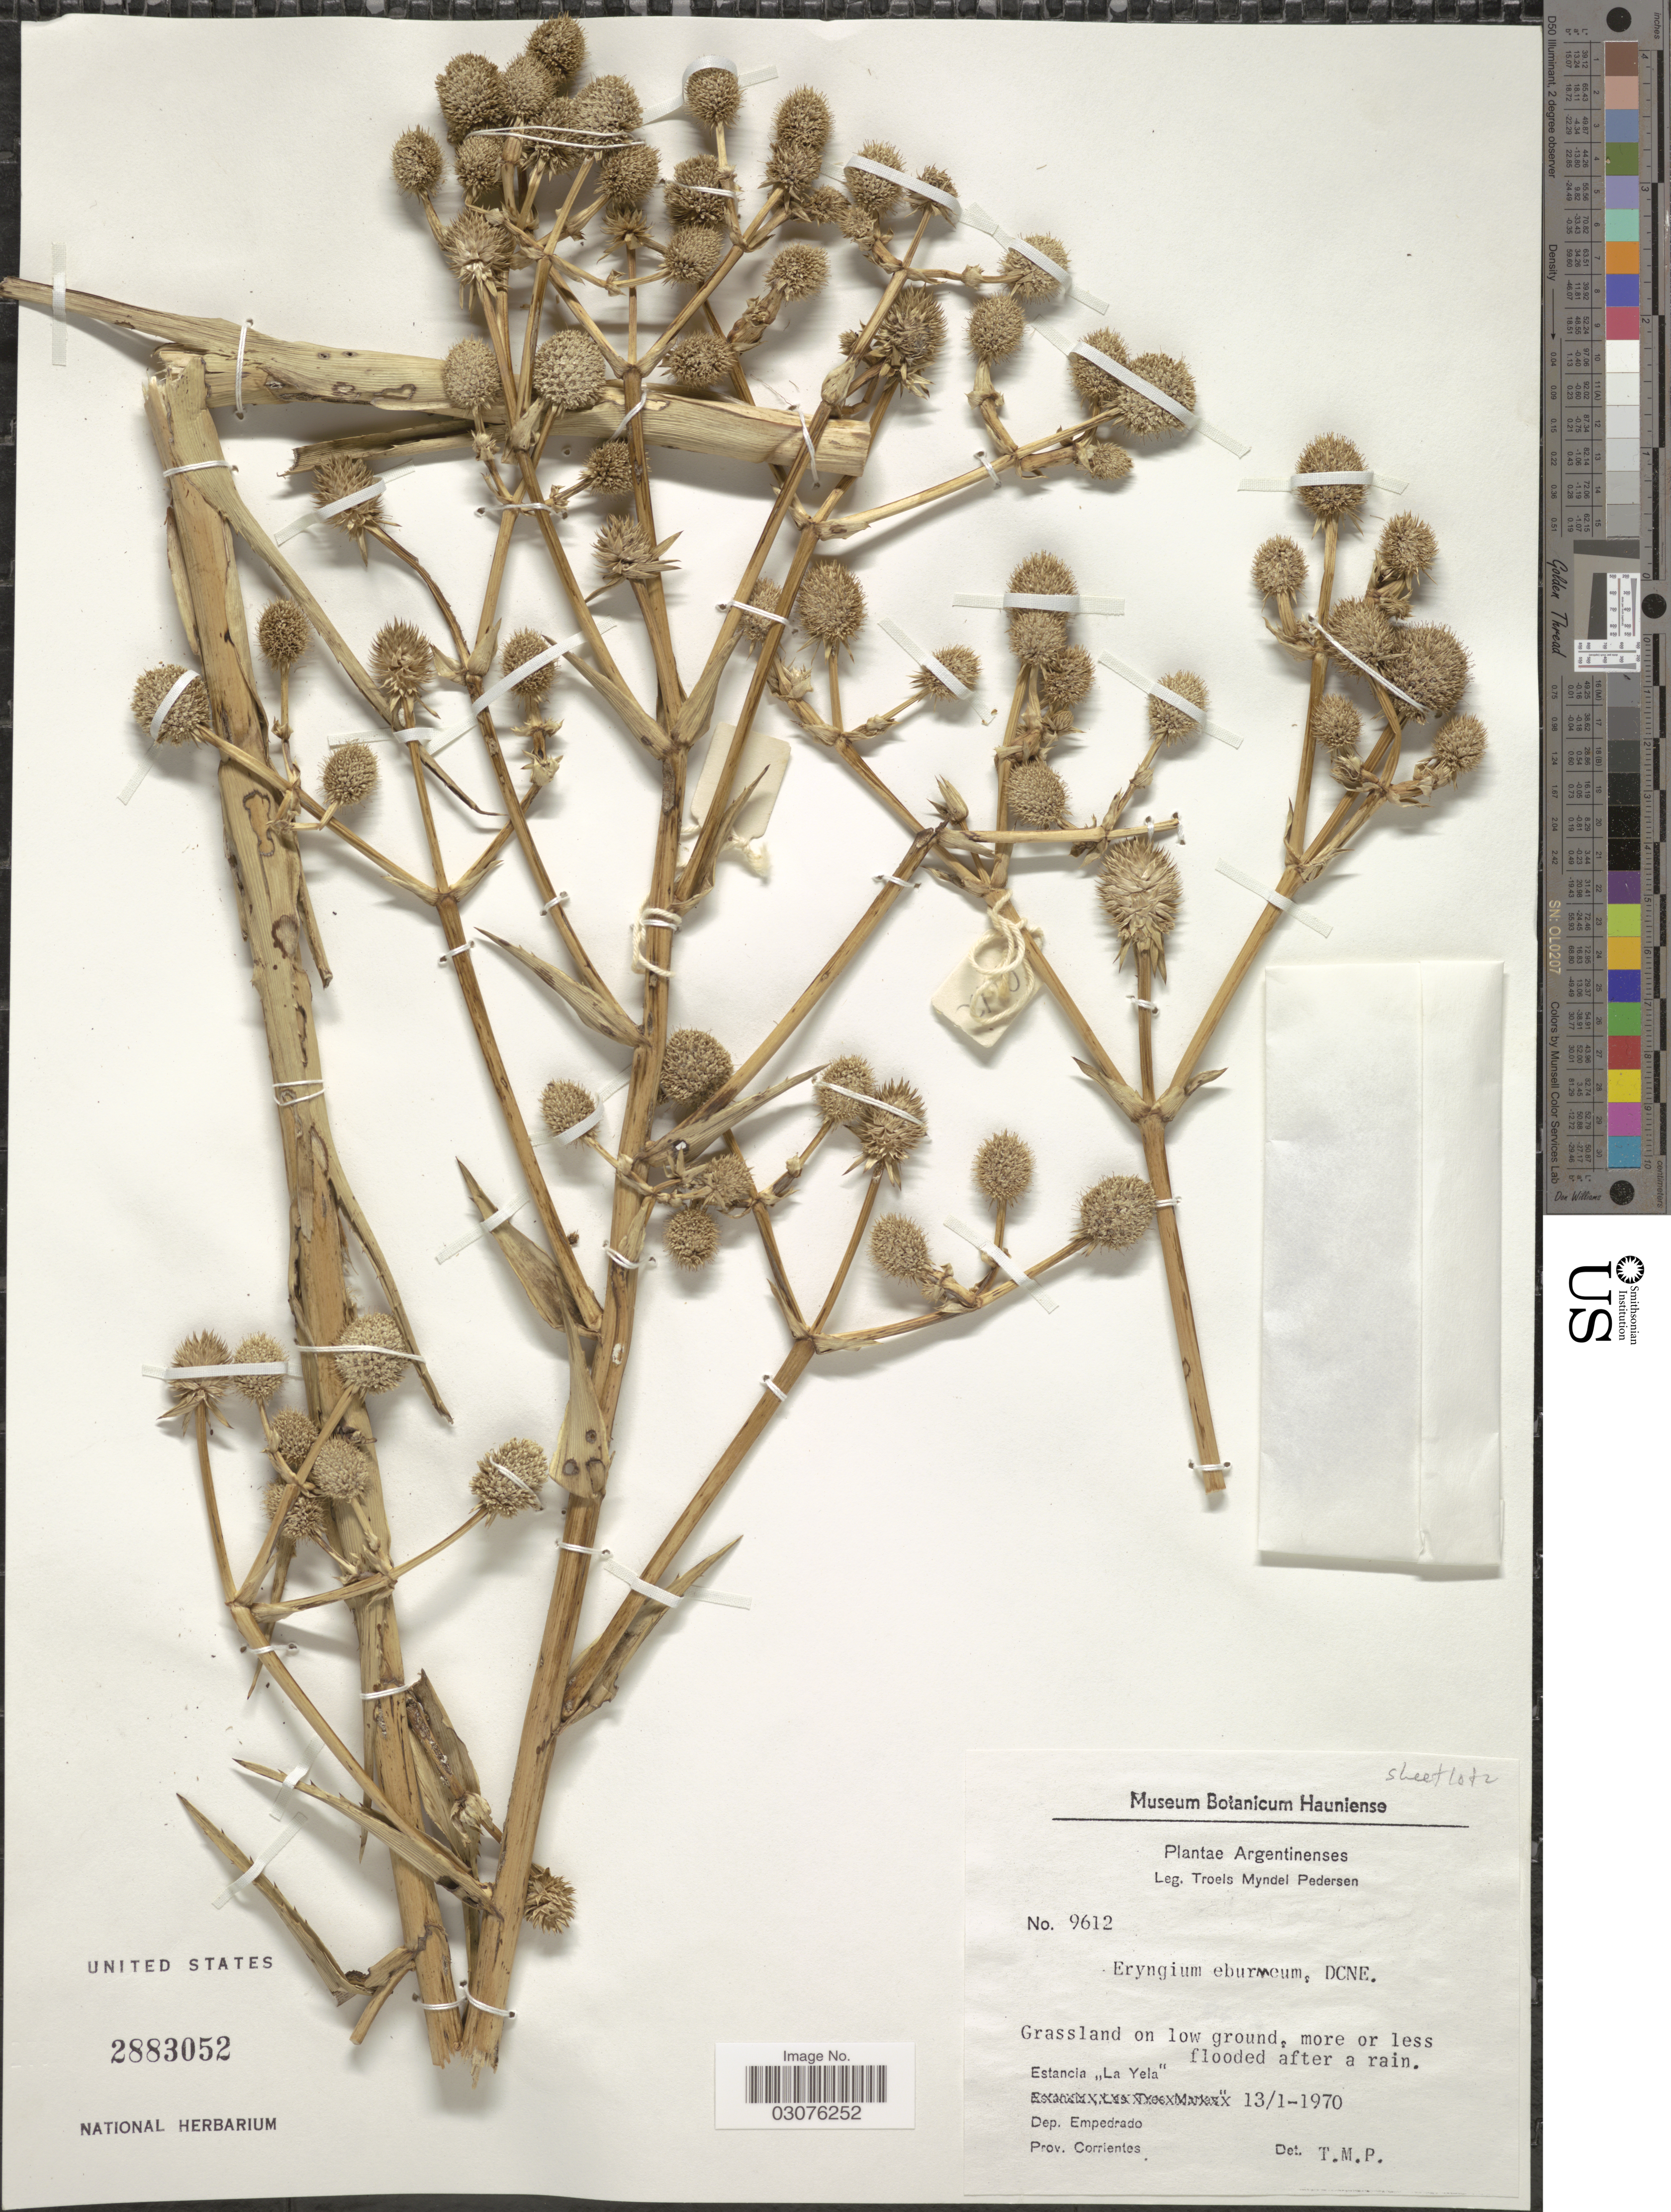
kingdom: Plantae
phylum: Tracheophyta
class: Magnoliopsida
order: Apiales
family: Apiaceae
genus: Eryngium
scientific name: Eryngium eburneum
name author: Decne.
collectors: T. Pederson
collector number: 9612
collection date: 1970-01-13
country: Argentina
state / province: Corrientes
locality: Estancia "La Yela". Dep. Empedrado.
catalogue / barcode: US 2883052